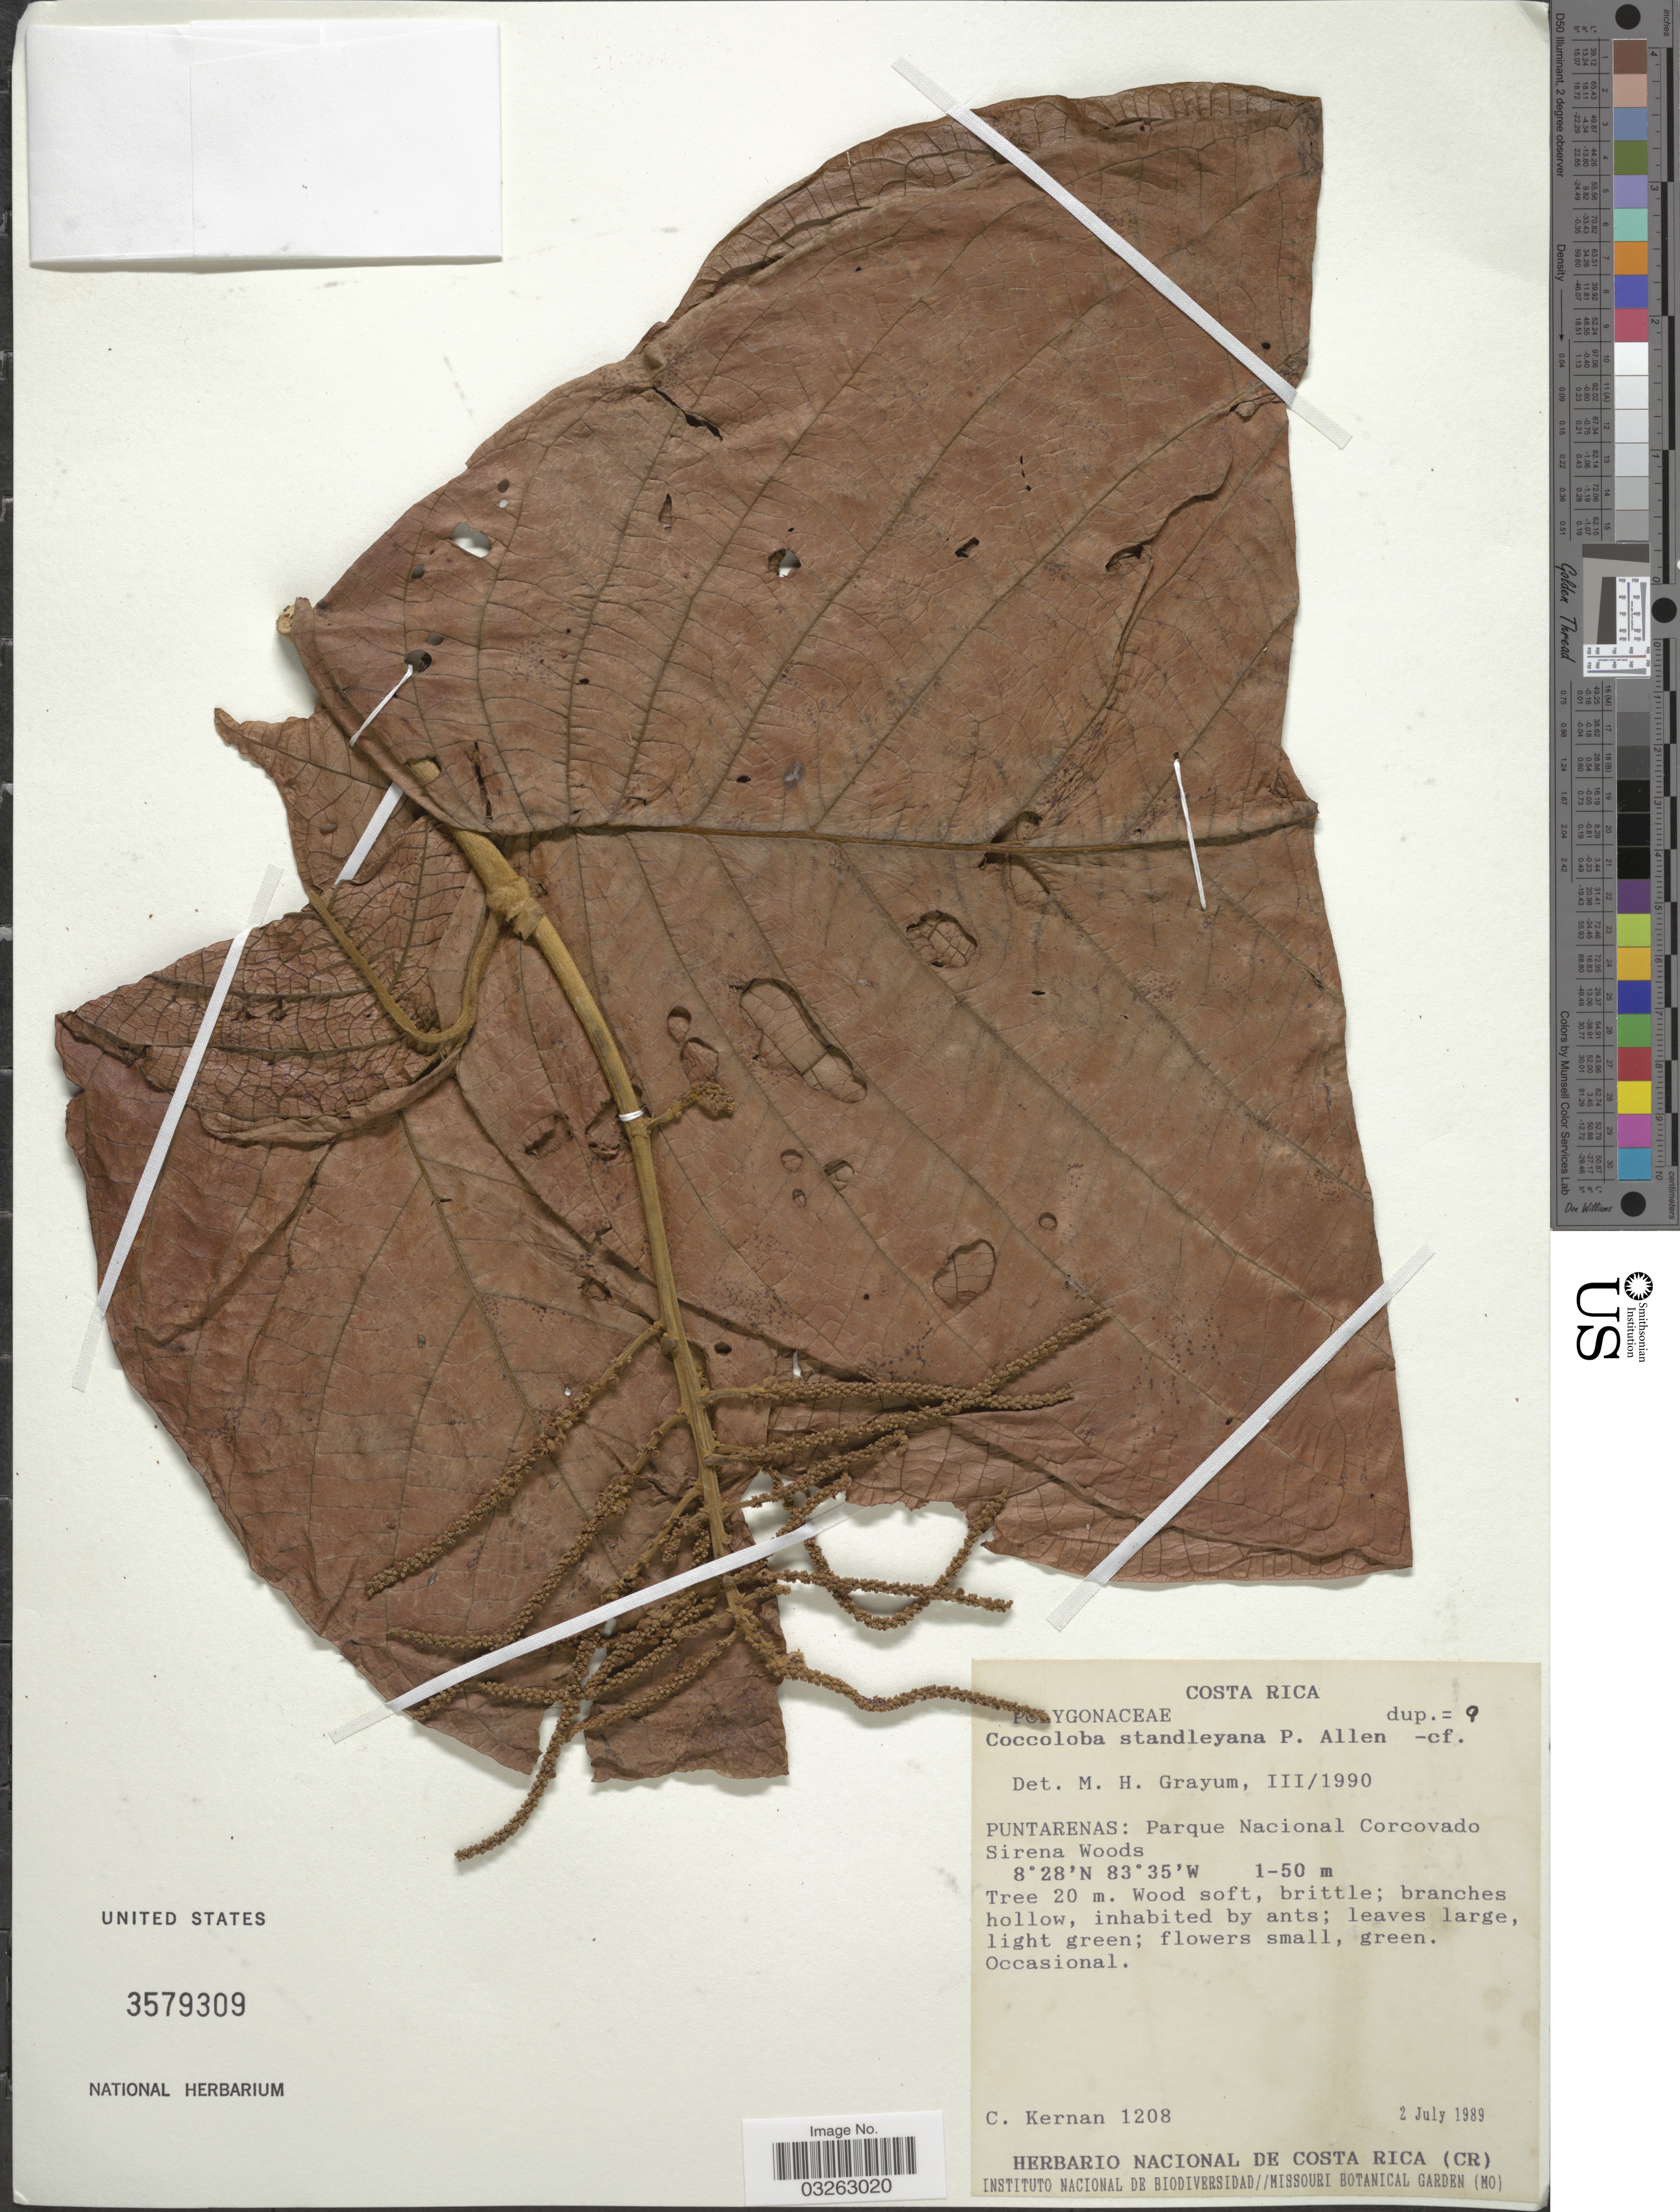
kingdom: Plantae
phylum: Tracheophyta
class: Magnoliopsida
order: Caryophyllales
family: Polygonaceae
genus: Coccoloba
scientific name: Coccoloba standleyana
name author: P.H. Allen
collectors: C. Kernan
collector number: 1208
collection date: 1989-07-02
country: Costa Rica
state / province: Puntarenas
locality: Parque Nacional Corcovado Sirena Woods..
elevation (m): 1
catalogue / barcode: US 3579309